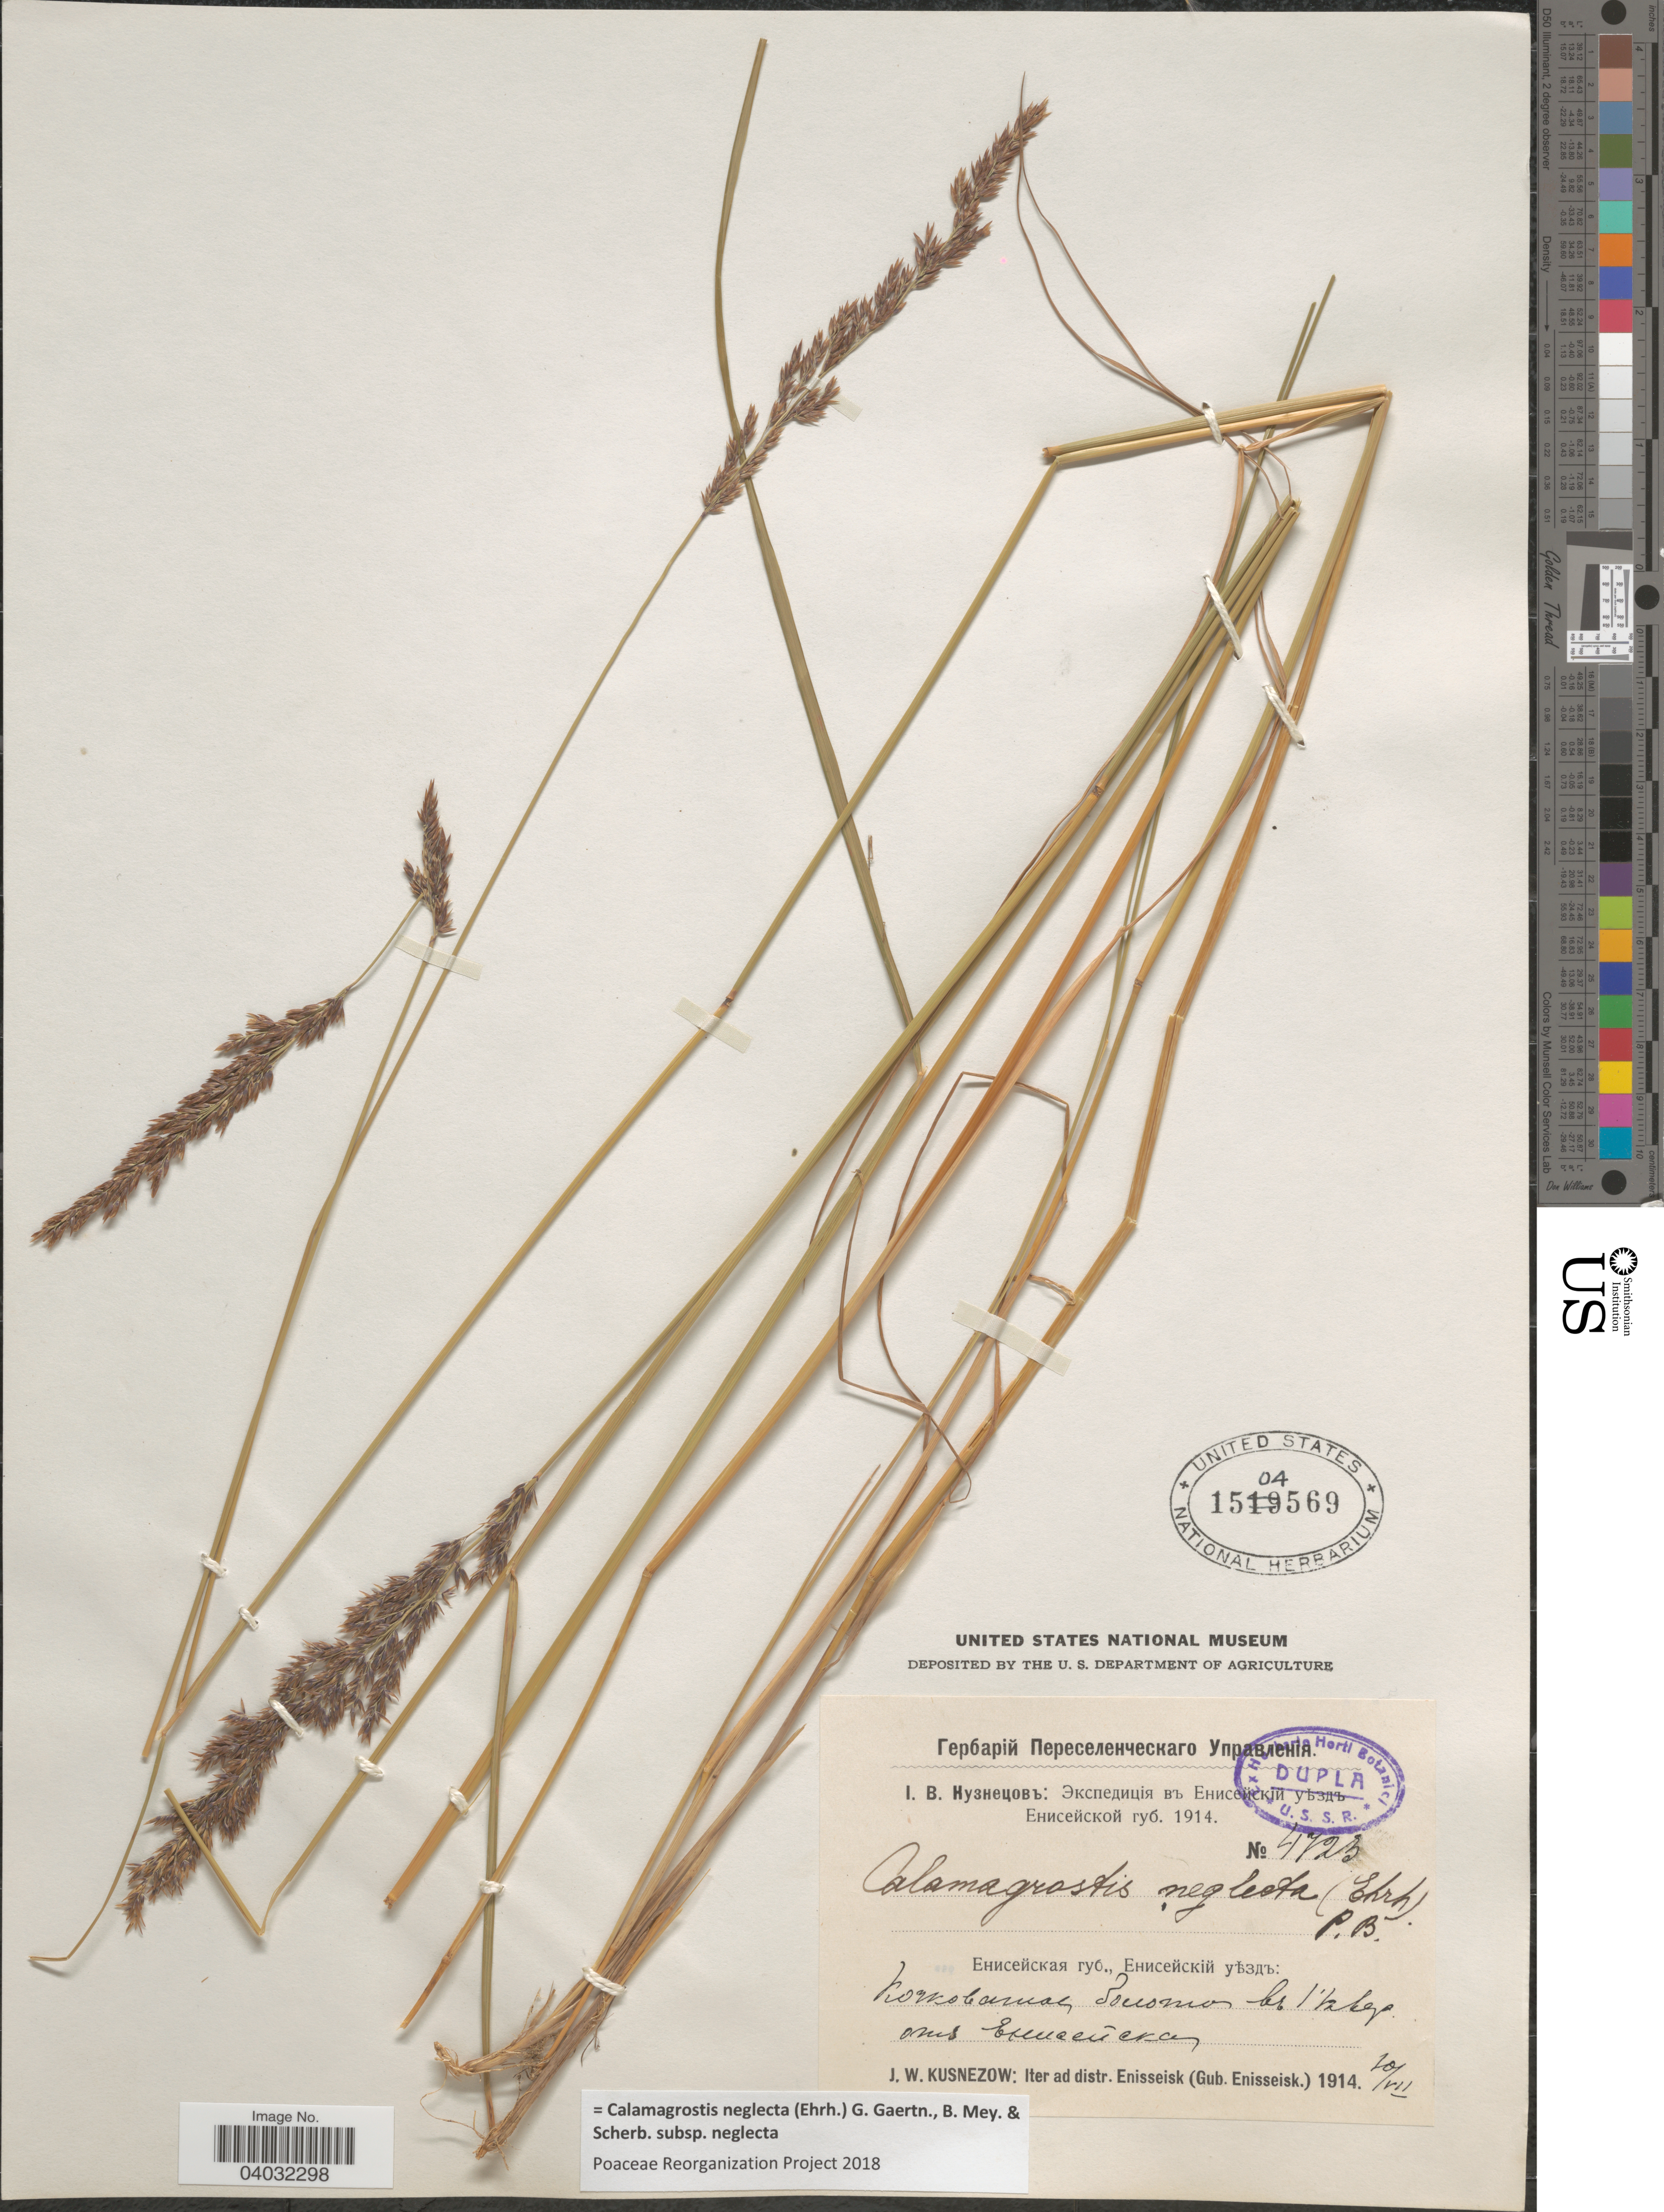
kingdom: Plantae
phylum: Tracheophyta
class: Liliopsida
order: Poales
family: Poaceae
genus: Calamagrostis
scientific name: Calamagrostis neglecta subsp. neglecta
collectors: J. Kusnezow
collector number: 4723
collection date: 1914-07-20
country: Russian Federation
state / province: Krasnoyarsk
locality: Iter ad distr. Enisseisk (Gub. Enisseisk). Near Yeniseysk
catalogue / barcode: US 1504569